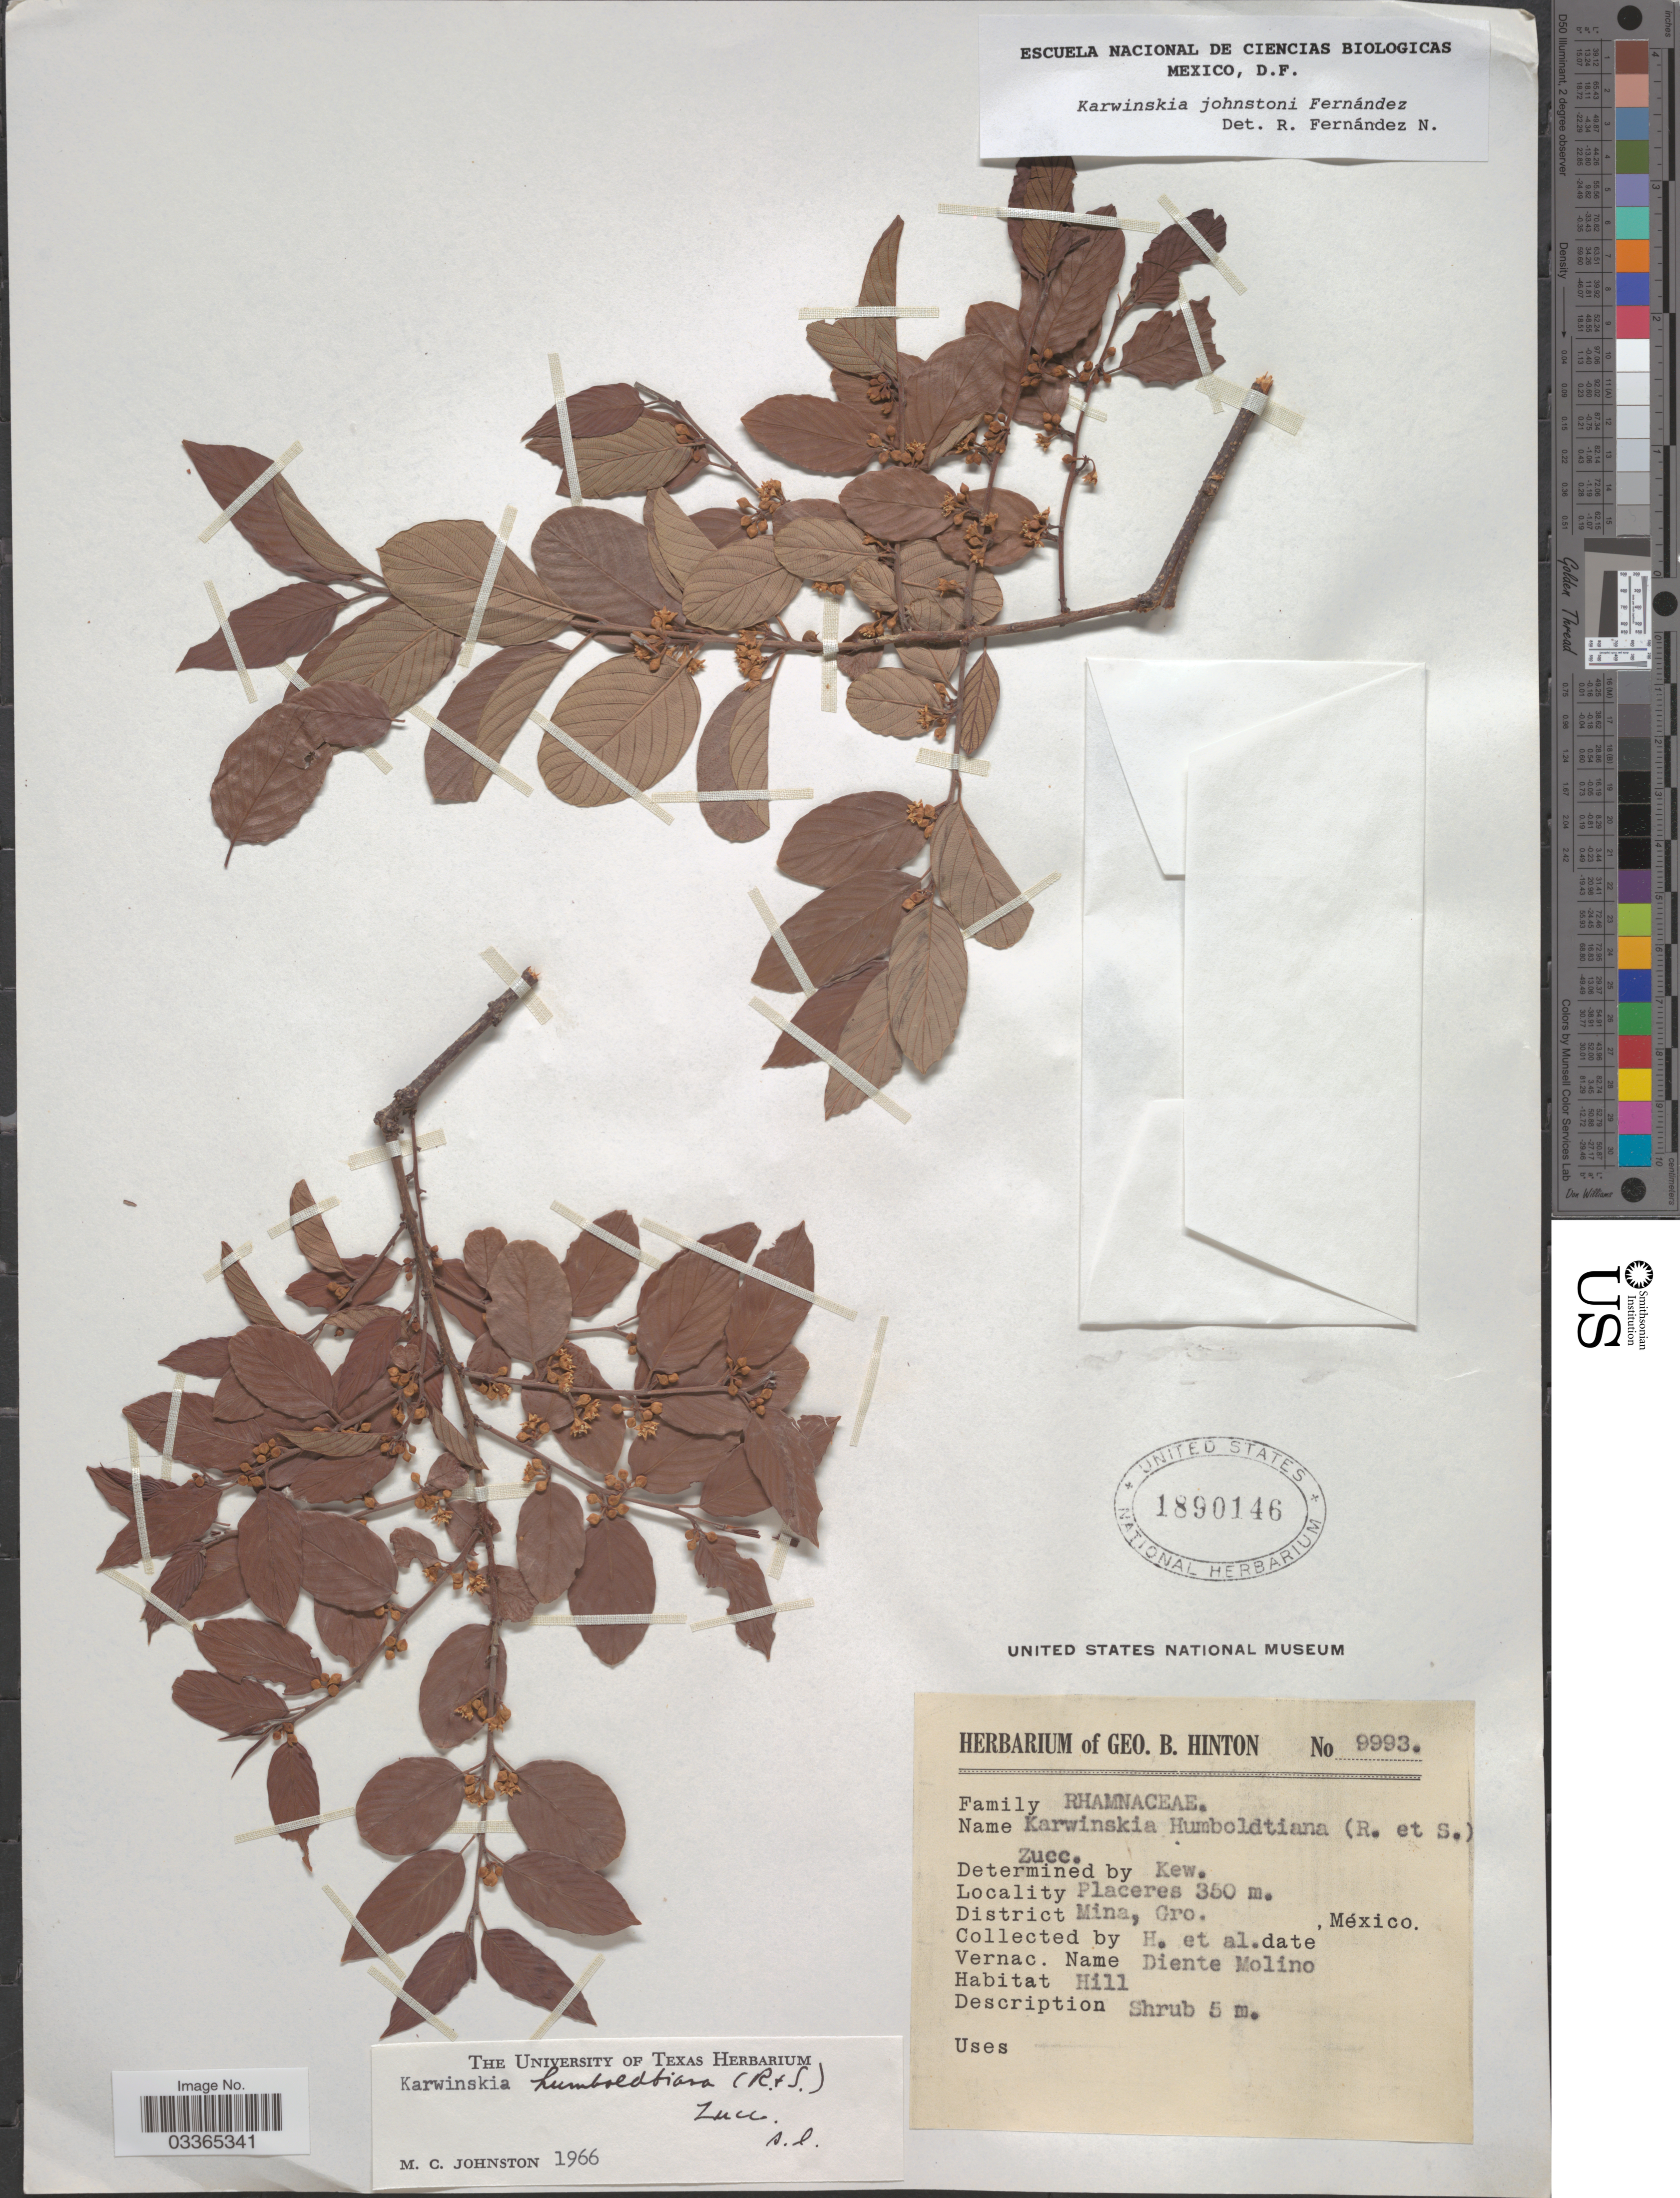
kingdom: Plantae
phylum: Tracheophyta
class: Magnoliopsida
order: Rosales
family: Rhamnaceae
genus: Karwinskia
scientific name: Karwinskia johnstonii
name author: Fernández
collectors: G. B. Hinton & et al.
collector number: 9993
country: Mexico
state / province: Guerrero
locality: Placeres. District Mina.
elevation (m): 350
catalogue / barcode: US 1890146